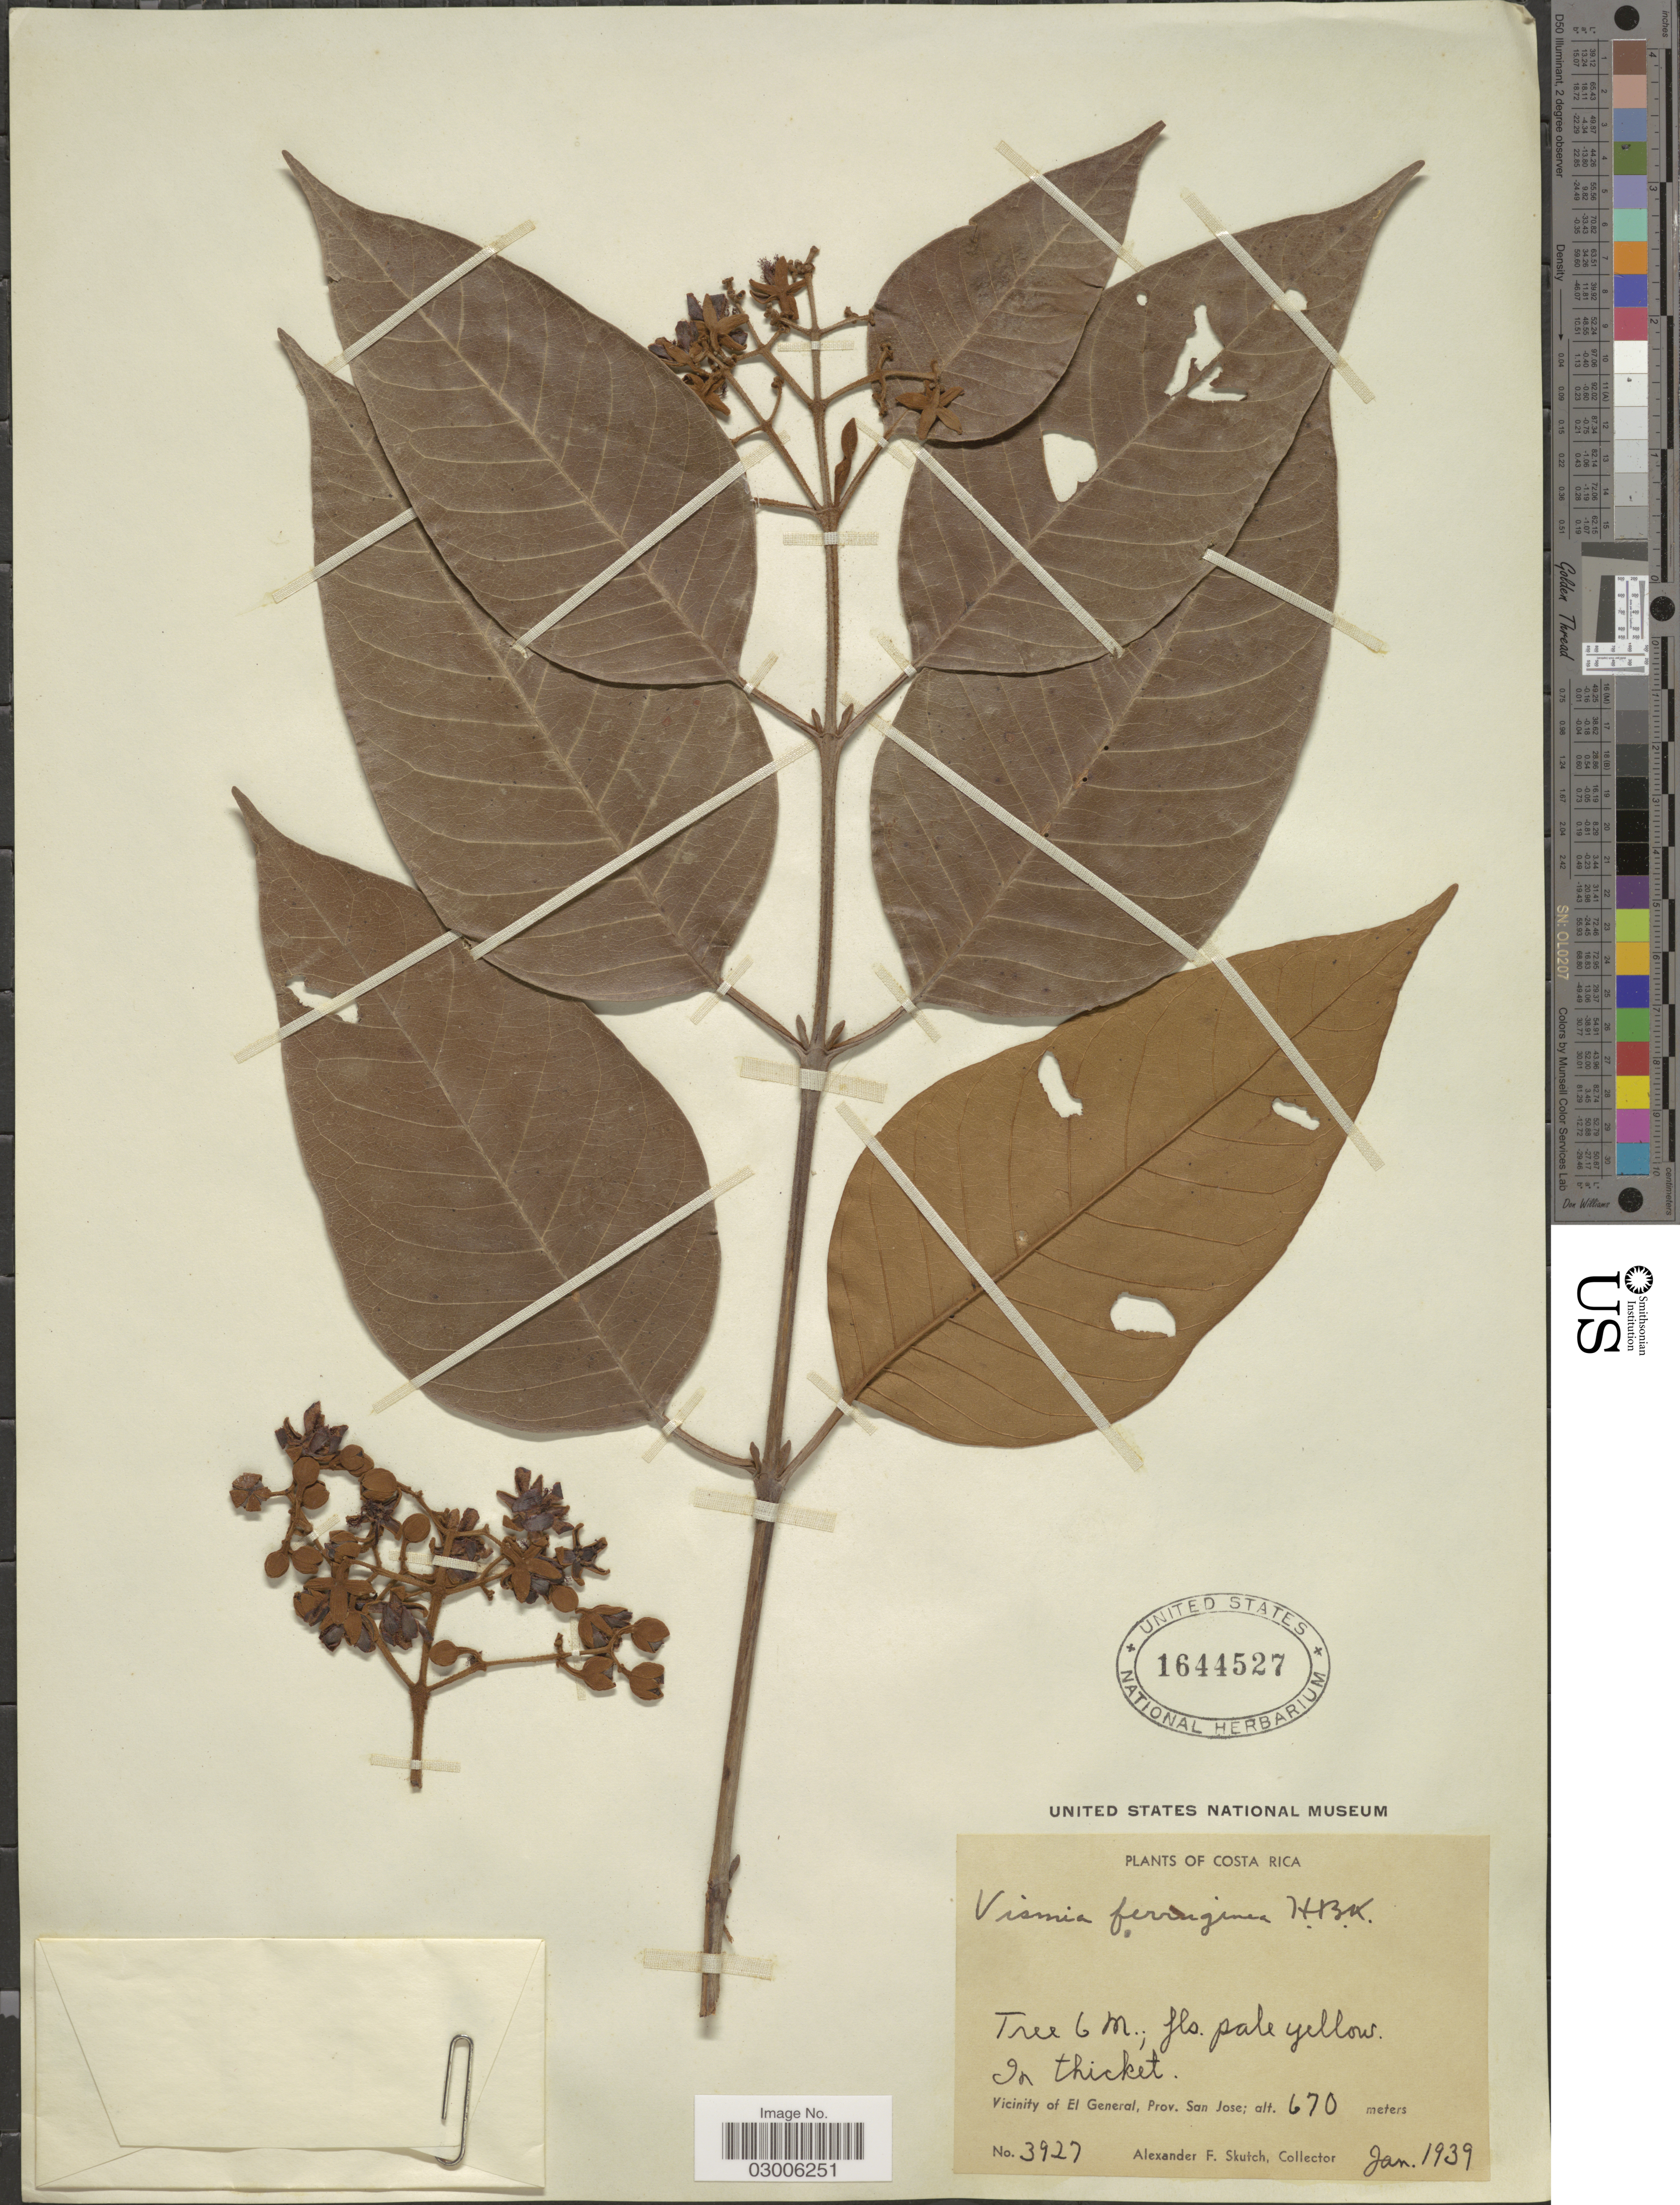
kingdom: Plantae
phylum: Tracheophyta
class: Magnoliopsida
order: Malpighiales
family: Hypericaceae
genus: Vismia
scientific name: Vismia baccifera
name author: (L.) Triana & Planch.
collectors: A. F. Skutch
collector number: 3927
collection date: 1939-01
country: Costa Rica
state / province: San José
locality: Vicinity of El General.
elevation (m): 670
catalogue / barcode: US 1644527